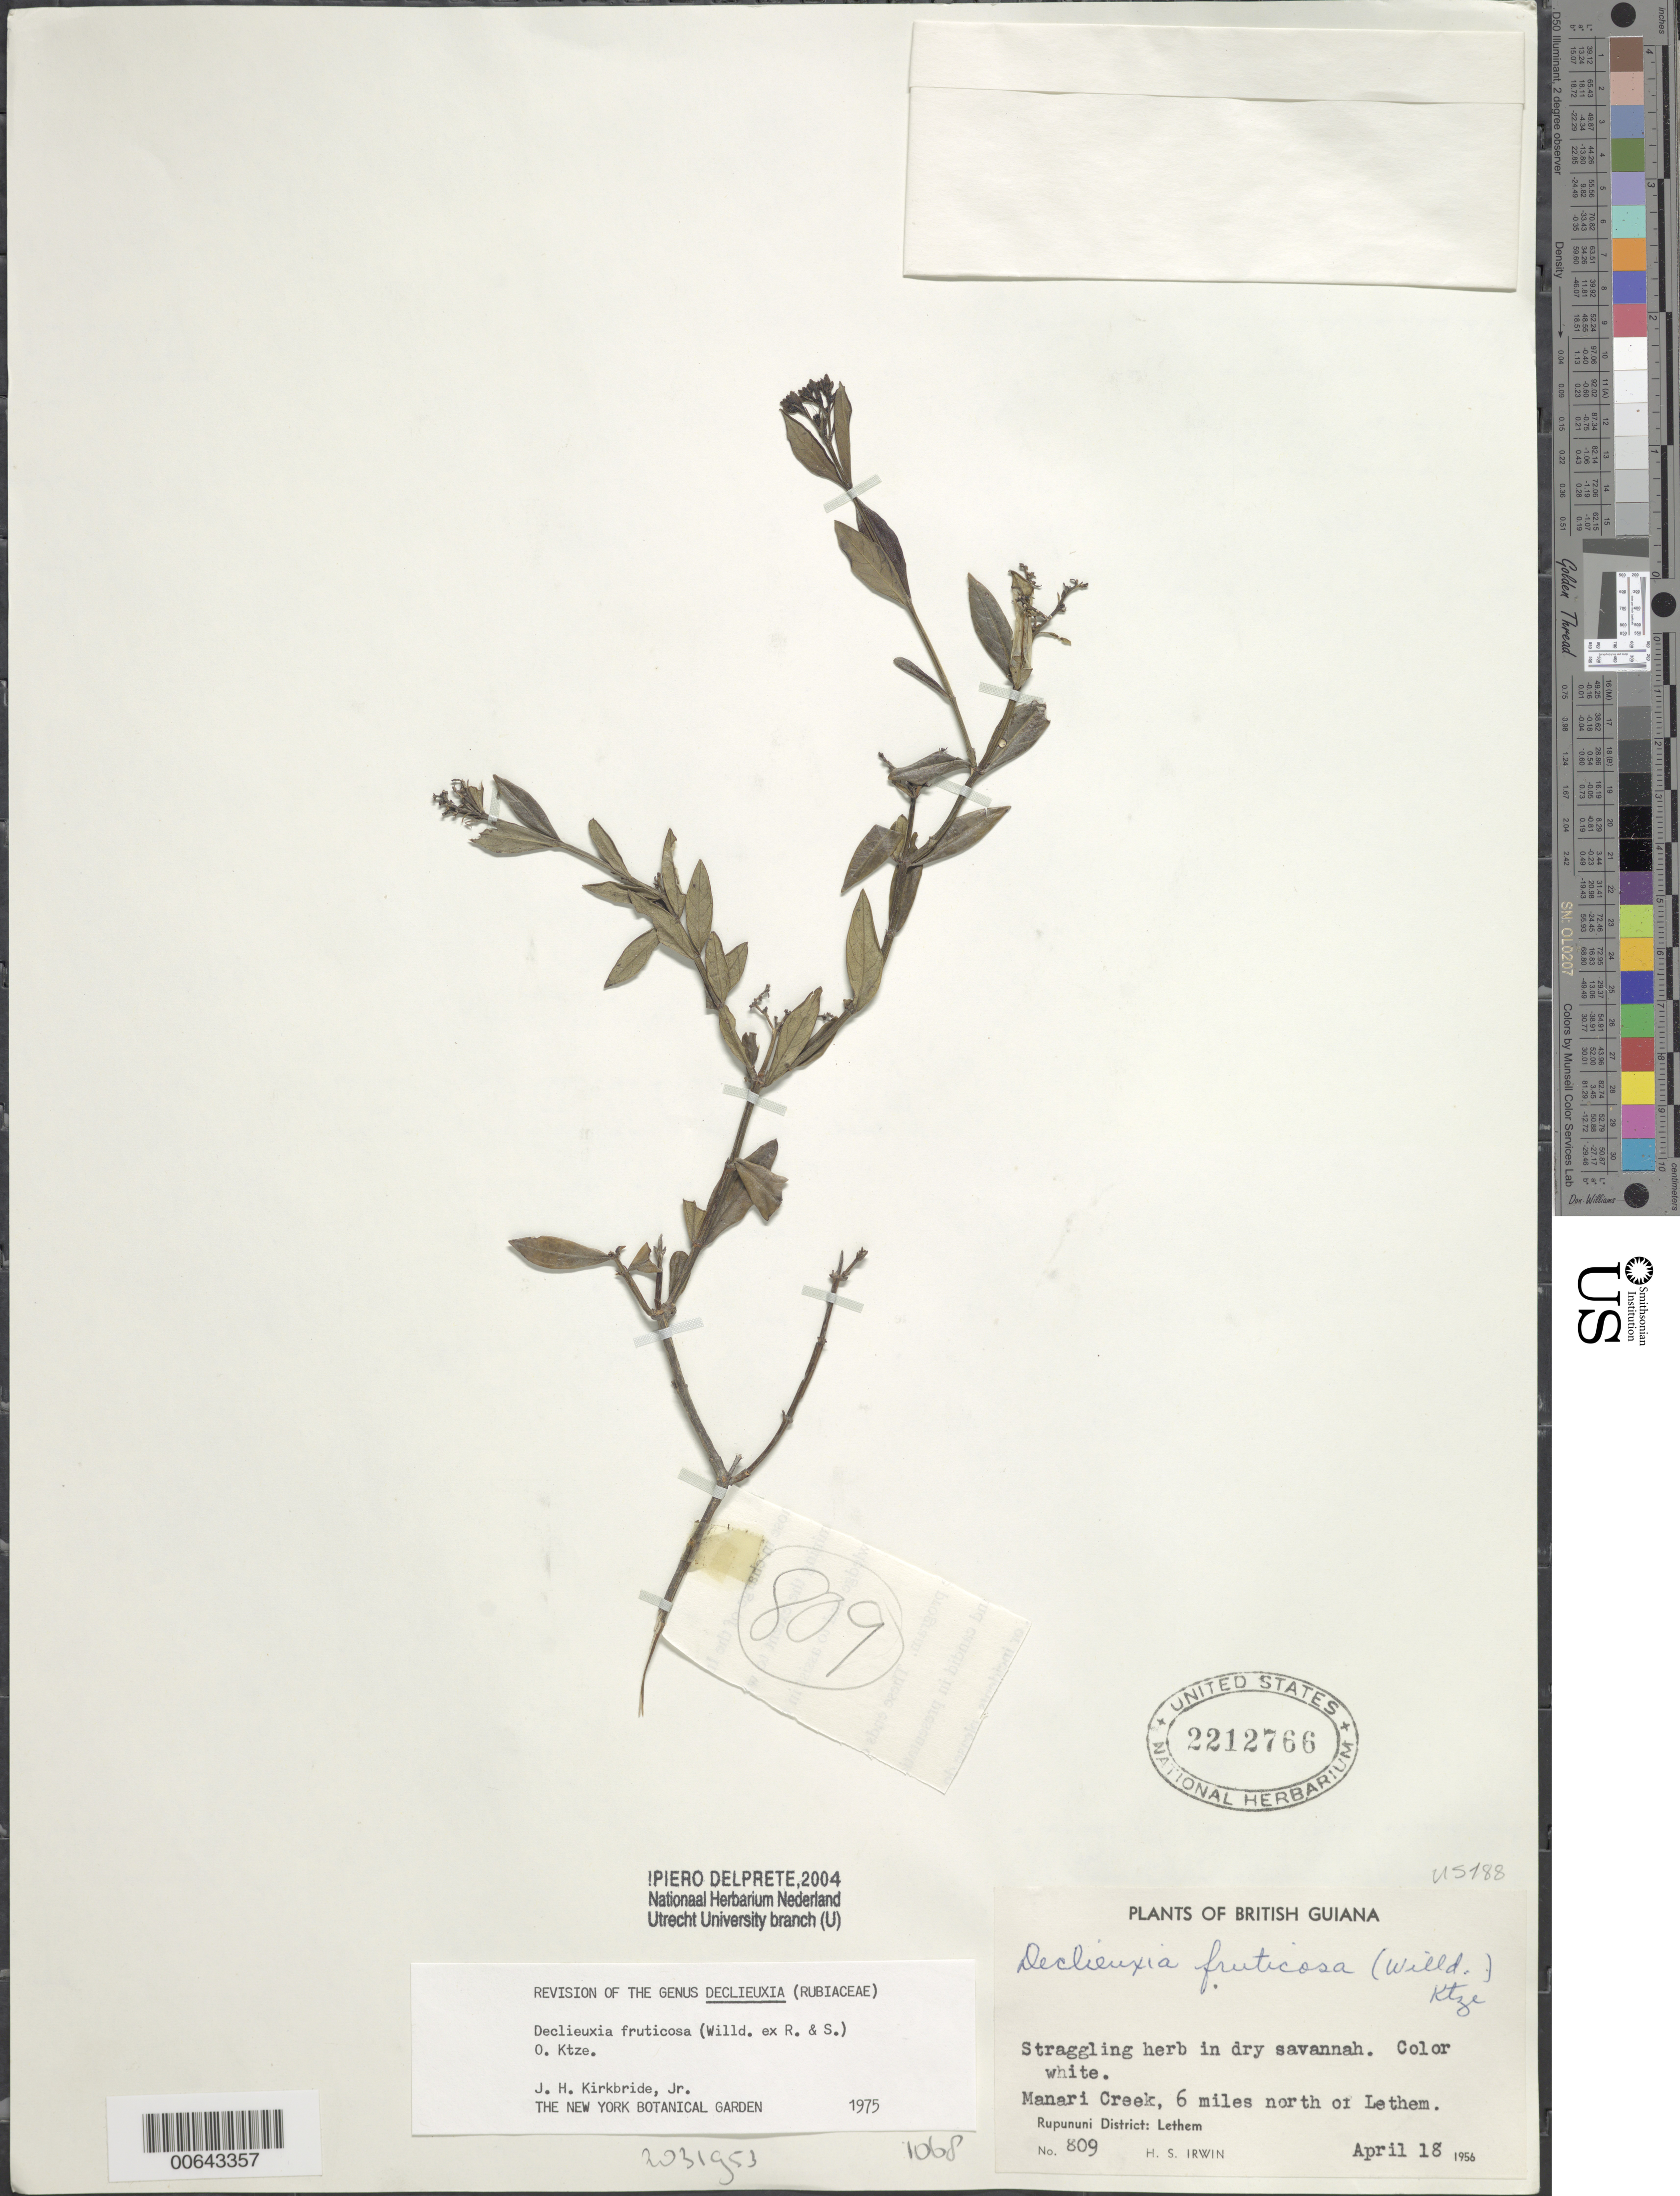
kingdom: Plantae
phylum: Tracheophyta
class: Magnoliopsida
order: Gentianales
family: Rubiaceae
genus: Declieuxia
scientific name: Declieuxia fruticosa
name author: (Willd. ex Roem. & Schult.) Kuntze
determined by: Delprete, P. G., Herb. de Guyane Cay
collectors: H. Irwin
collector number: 809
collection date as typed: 18-Apr-56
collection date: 1956-04-18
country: Guyana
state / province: U. Takutu-U. Essequibo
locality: Rupununi Dist., 6 mi. N of Lethem, on Manari Creek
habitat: Dry savannah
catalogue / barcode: US 2212766